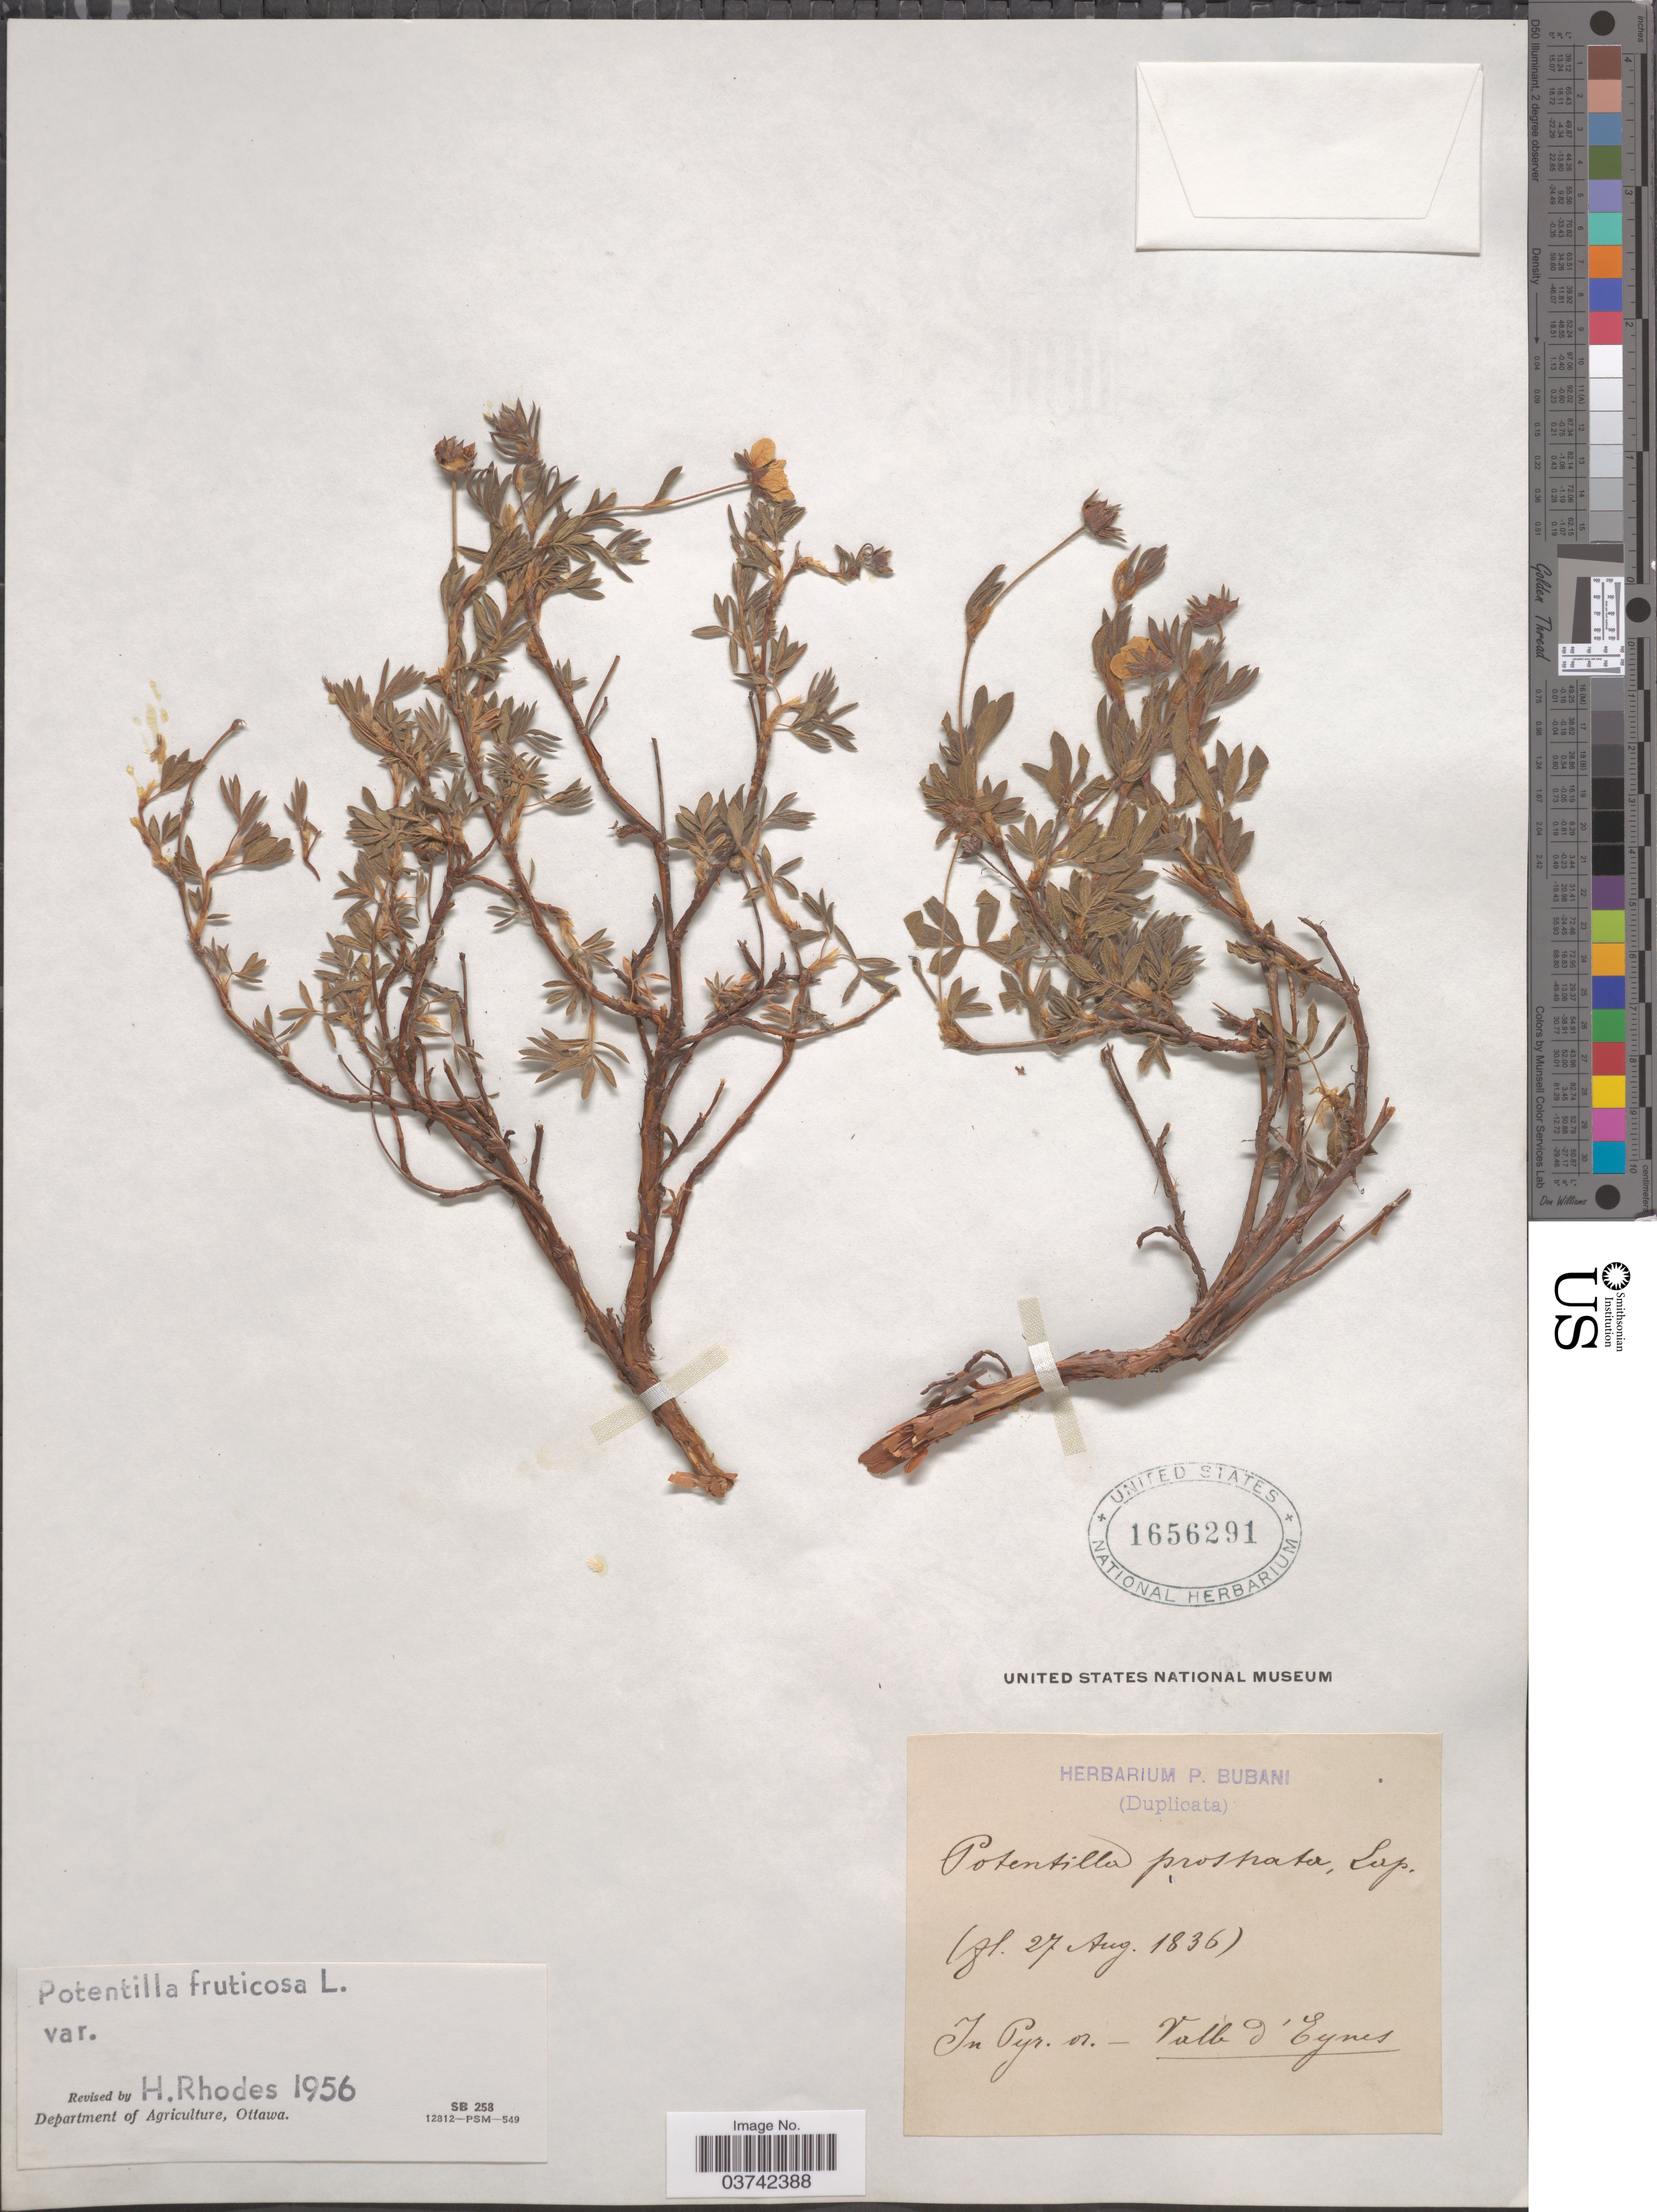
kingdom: Plantae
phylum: Tracheophyta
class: Magnoliopsida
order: Rosales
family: Rosaceae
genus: Dasiphora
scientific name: Dasiphora fruticosa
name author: (L.) Rydb.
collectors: ex herb. P. Bubani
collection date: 1836-08-27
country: France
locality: In Pyr. or. Valle d'Eynes.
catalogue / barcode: US 1656291